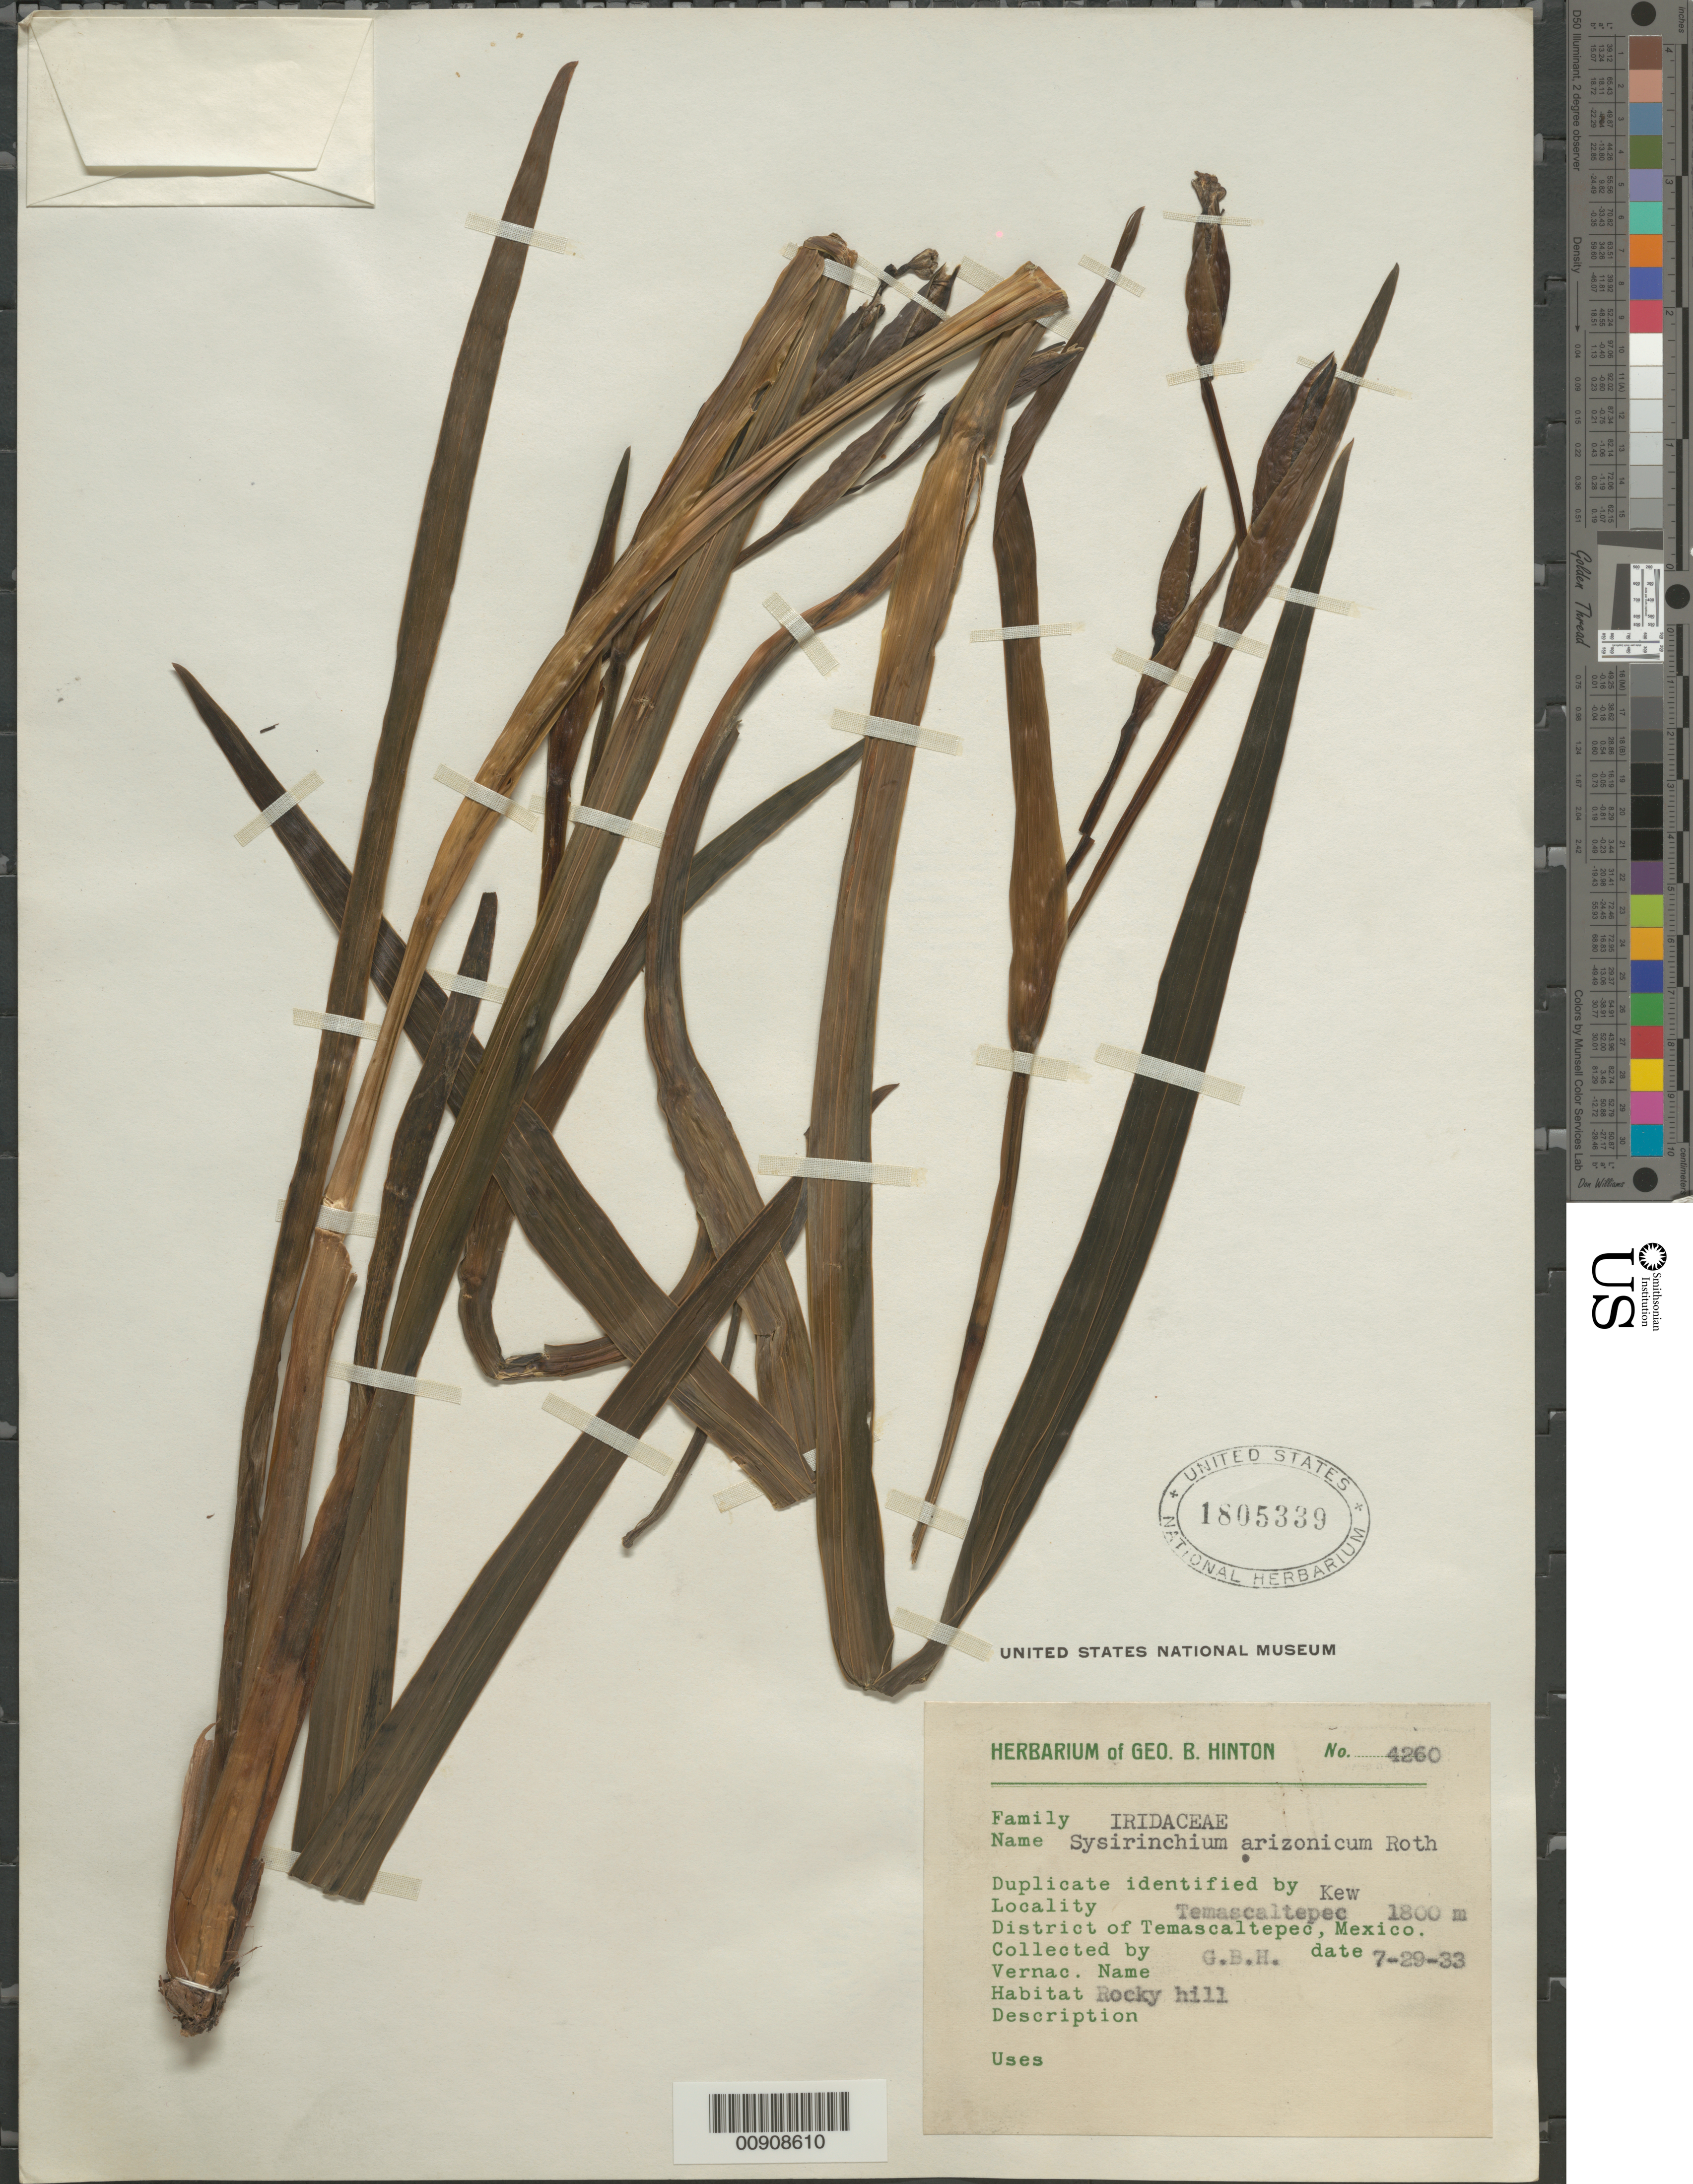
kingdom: Plantae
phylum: Tracheophyta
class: Liliopsida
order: Asparagales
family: Iridaceae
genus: Sisyrinchium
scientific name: Sisyrinchium arizonicum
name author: Rothr.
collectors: G. B. Hinton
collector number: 4260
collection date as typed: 29 Jul 1933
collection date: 1933-07-29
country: Mexico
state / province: México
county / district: Temascaltepec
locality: Temascaltepec, District of Temascaltepec, State of Mexico.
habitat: Rocky hill.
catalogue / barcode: US 1805339